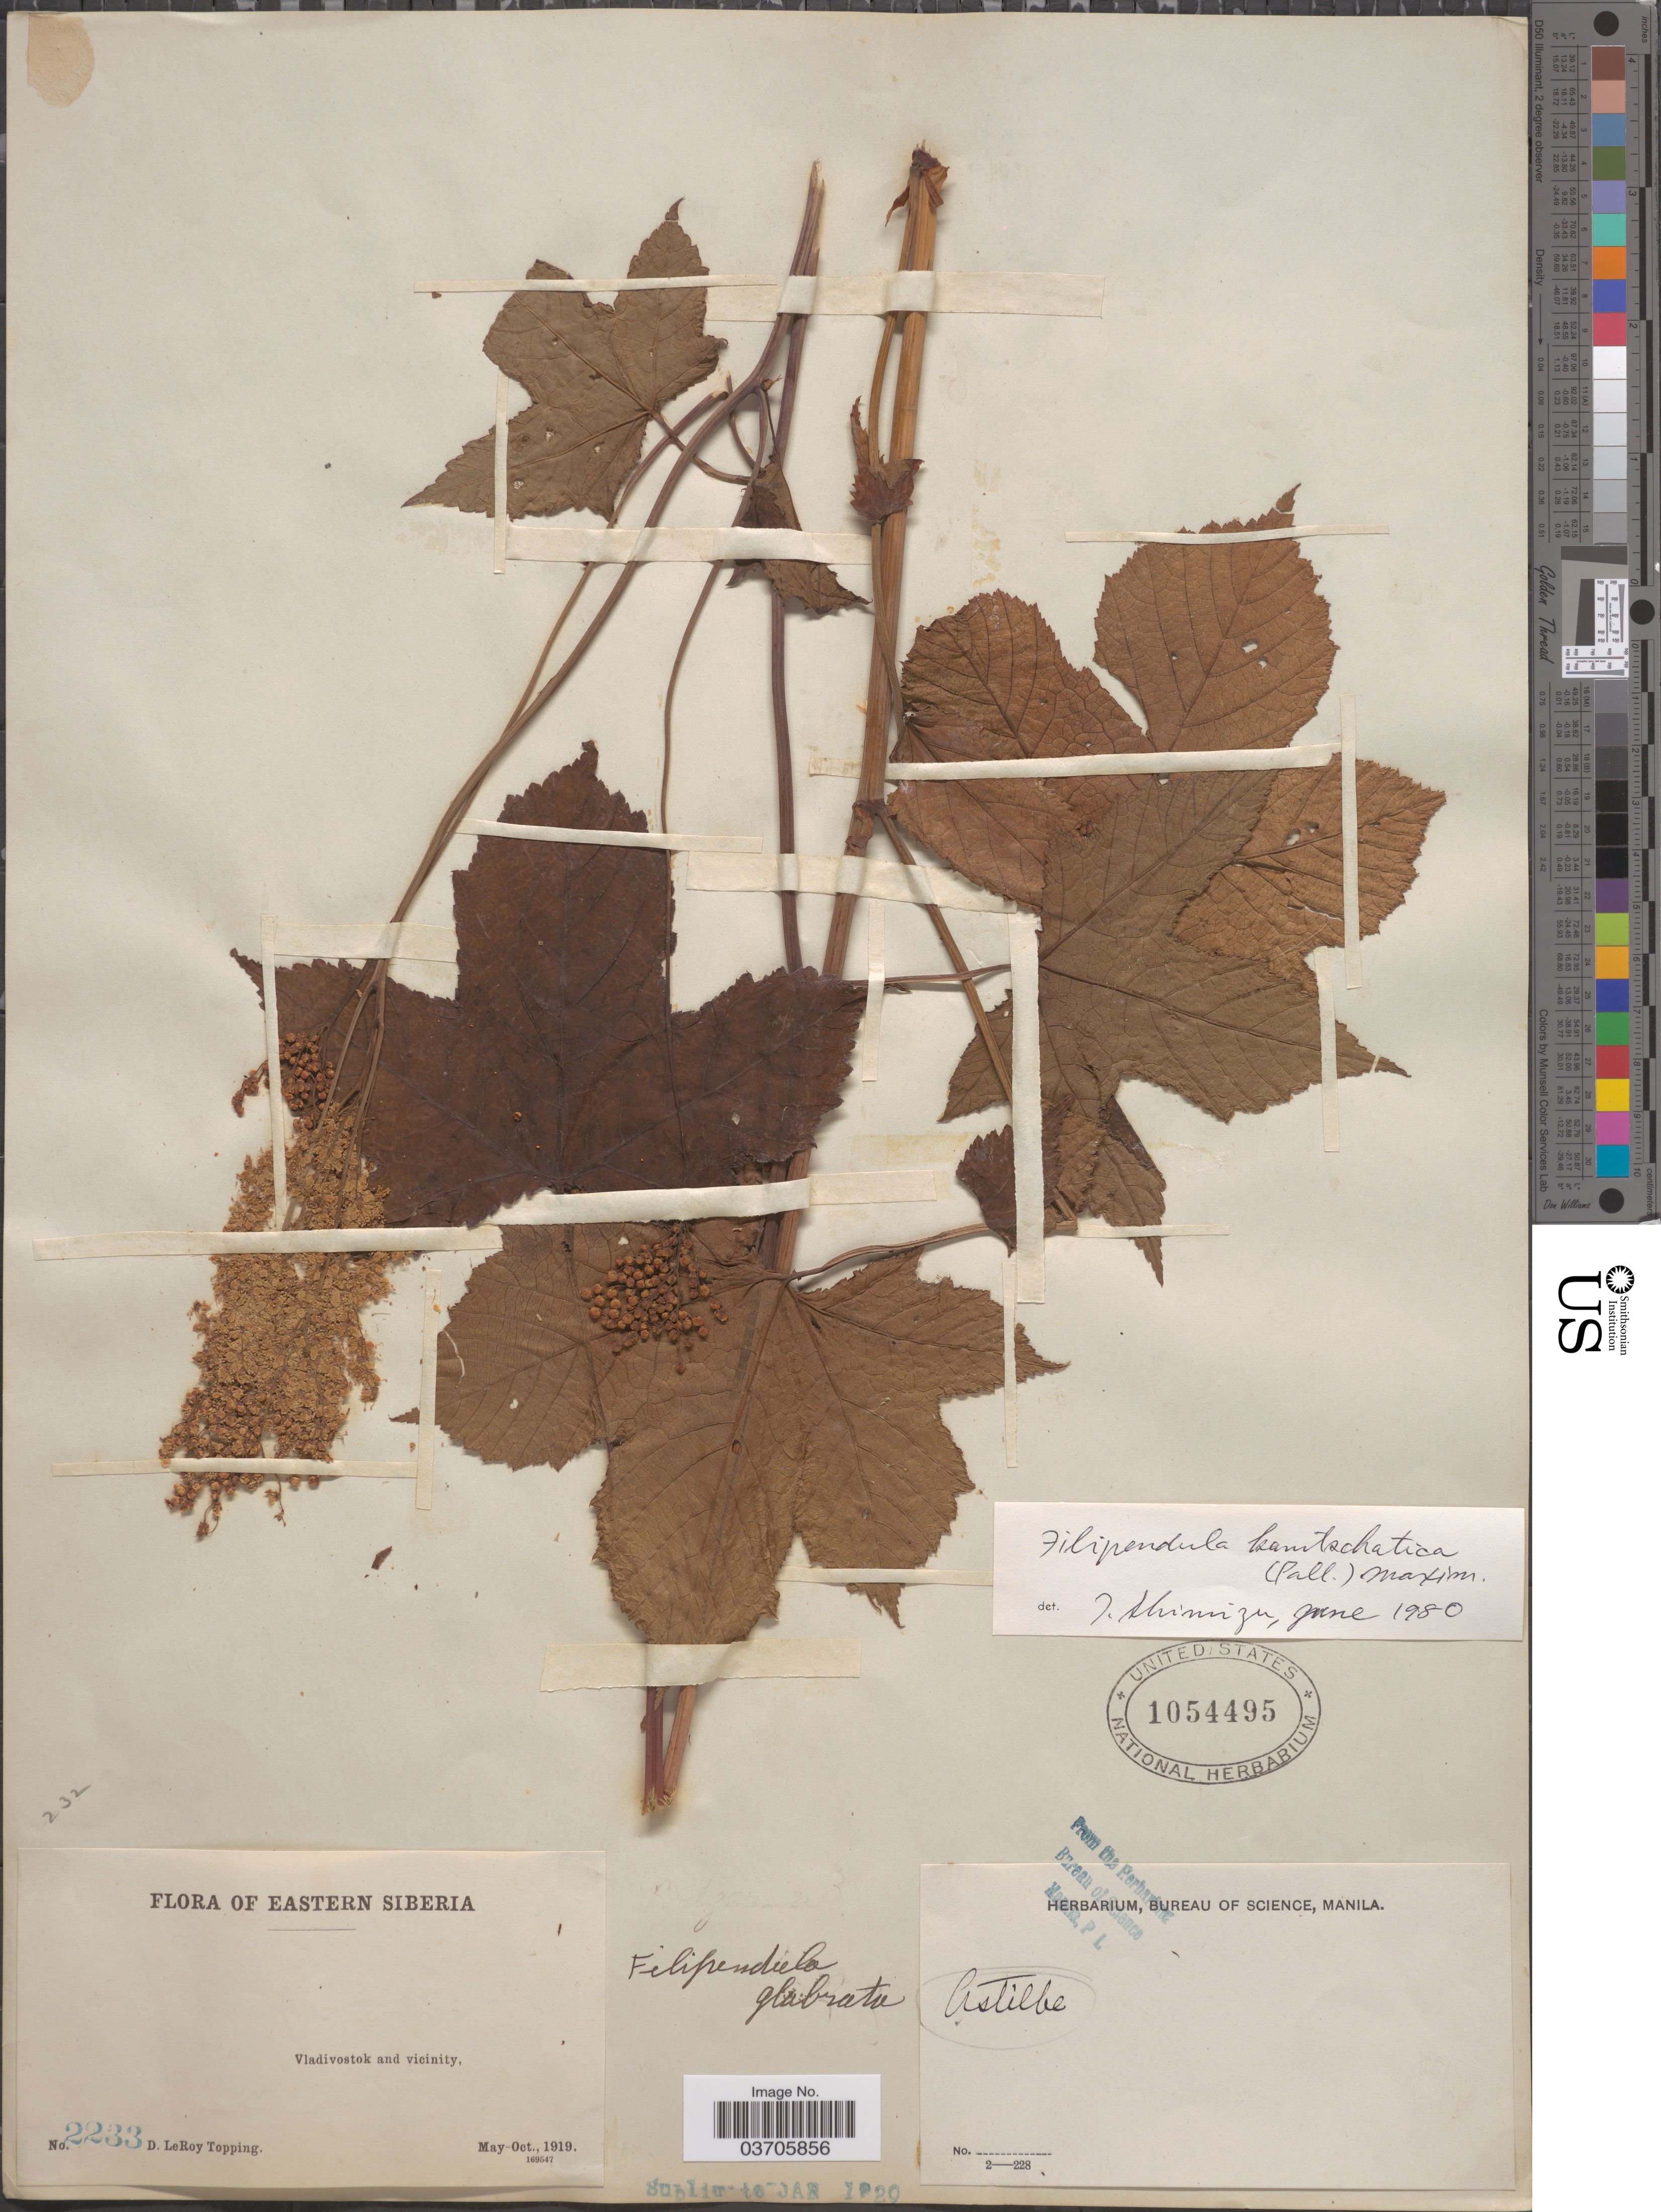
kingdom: Plantae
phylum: Tracheophyta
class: Magnoliopsida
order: Rosales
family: Rosaceae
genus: Filipendula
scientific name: Filipendula camtschatica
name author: (Pall.) Maxim.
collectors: D. L. Topping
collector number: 2233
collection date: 1919-05/1919-10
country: Russian Federation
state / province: Primorsky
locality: Eastern Siberia. Vladivostok and vicinity.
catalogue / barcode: US 1054495